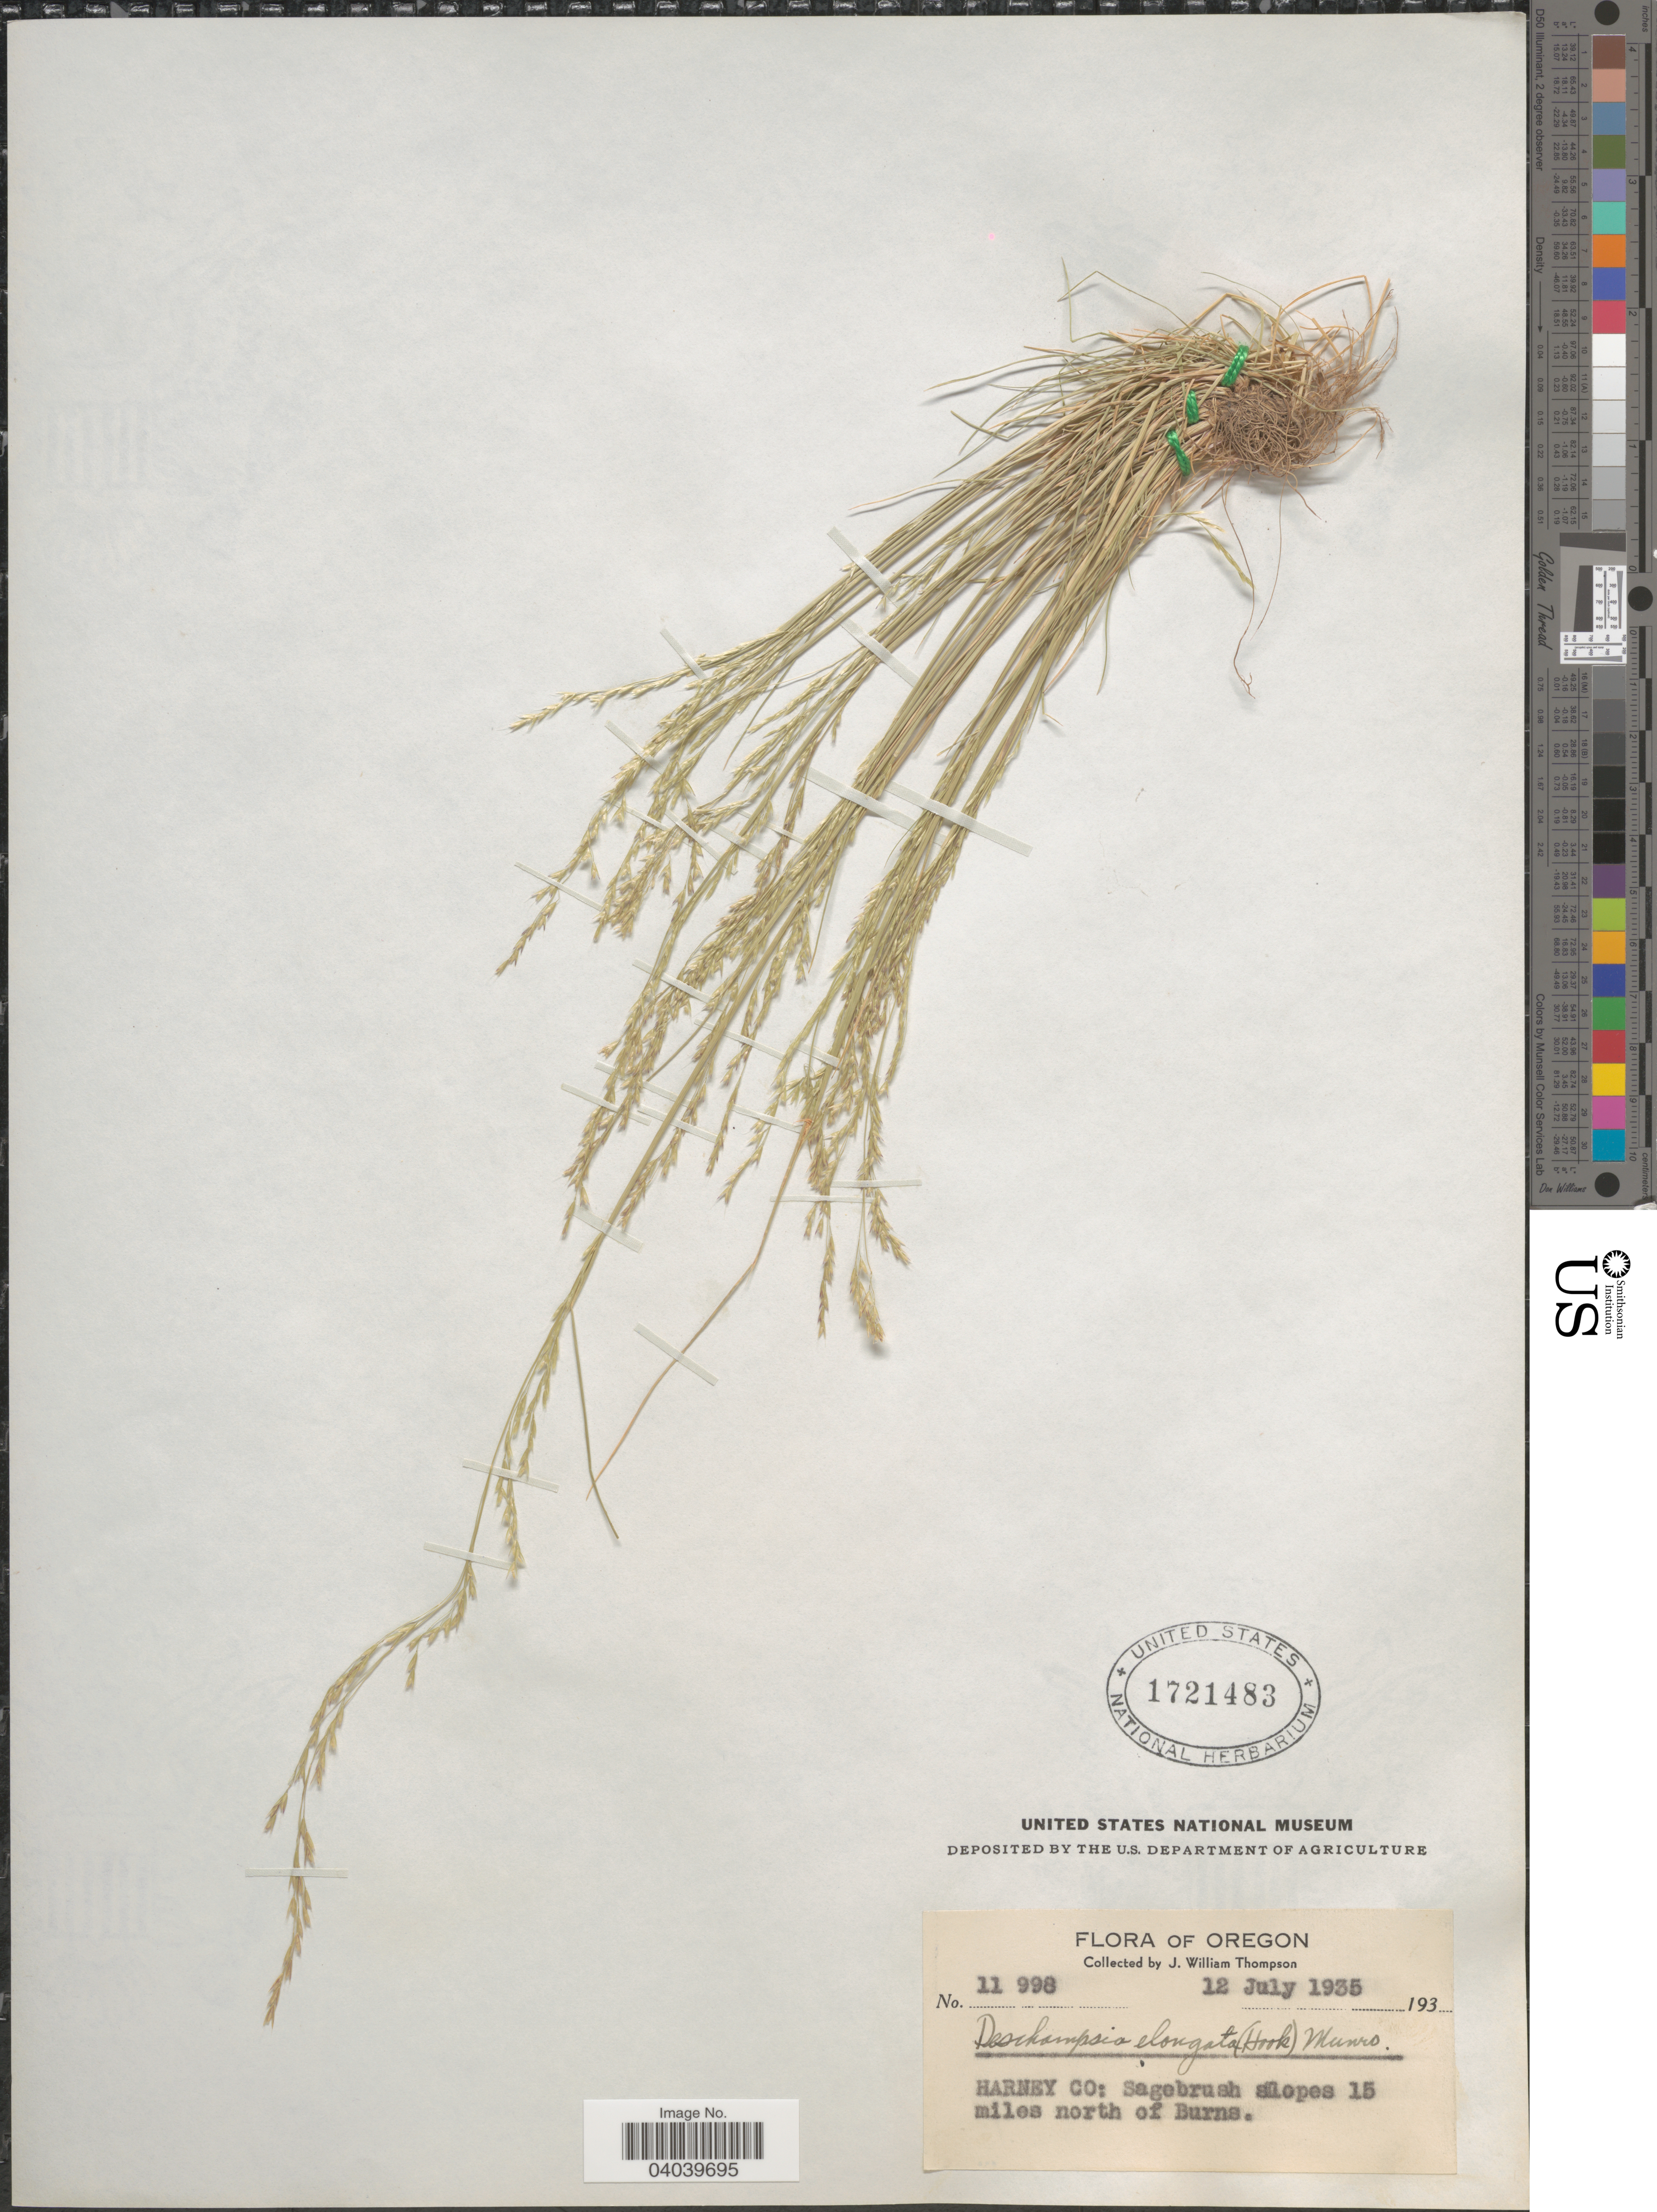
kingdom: Plantae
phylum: Tracheophyta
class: Liliopsida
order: Poales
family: Poaceae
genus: Deschampsia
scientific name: Deschampsia elongata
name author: (Hook.) Munro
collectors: J. W. Thompson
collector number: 11998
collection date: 1935-07-12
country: United States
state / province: Oregon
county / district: Harney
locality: Harney Co: Sagebrush slopes 15 miles north of Burns.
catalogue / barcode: US 1721483